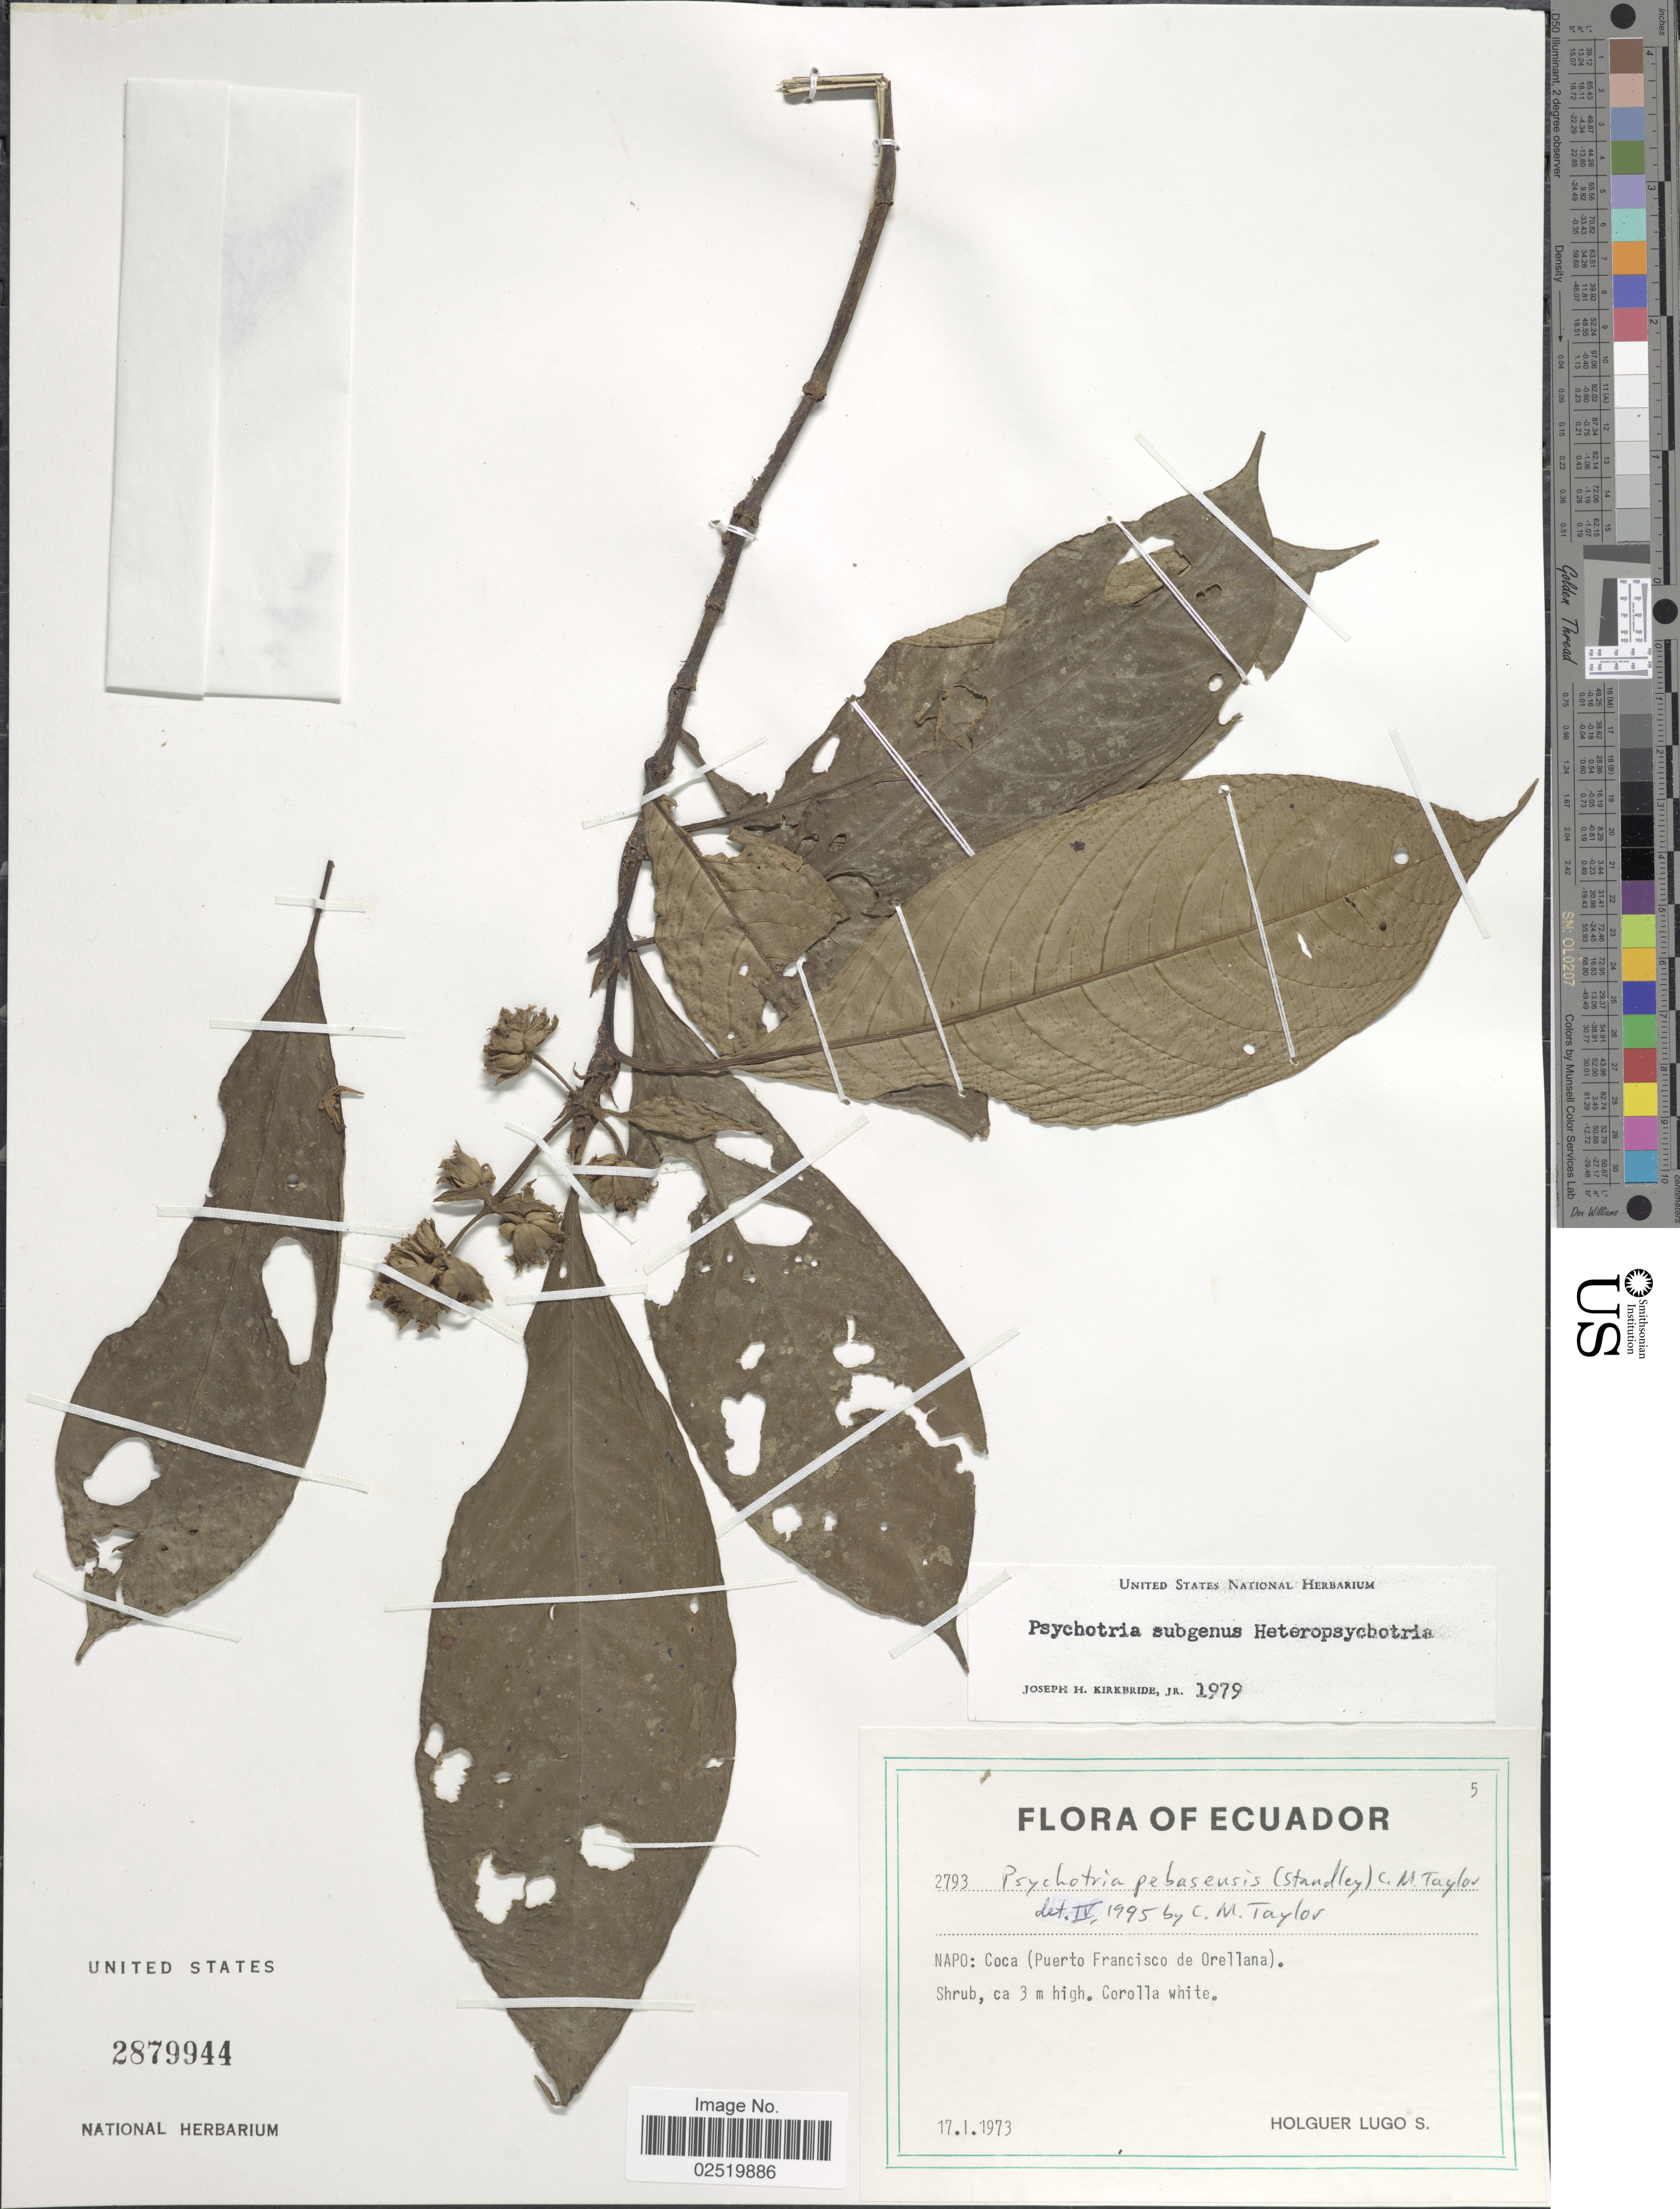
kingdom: Plantae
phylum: Tracheophyta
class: Magnoliopsida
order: Gentianales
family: Rubiaceae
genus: Psychotria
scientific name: Psychotria pebasensis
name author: (Standl.) C.M. Taylor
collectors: H. Lugo S.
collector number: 2793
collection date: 1973-01-17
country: Ecuador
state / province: Napo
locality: Coca (Puerto Francisco de Orellana)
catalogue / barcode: US 2879944